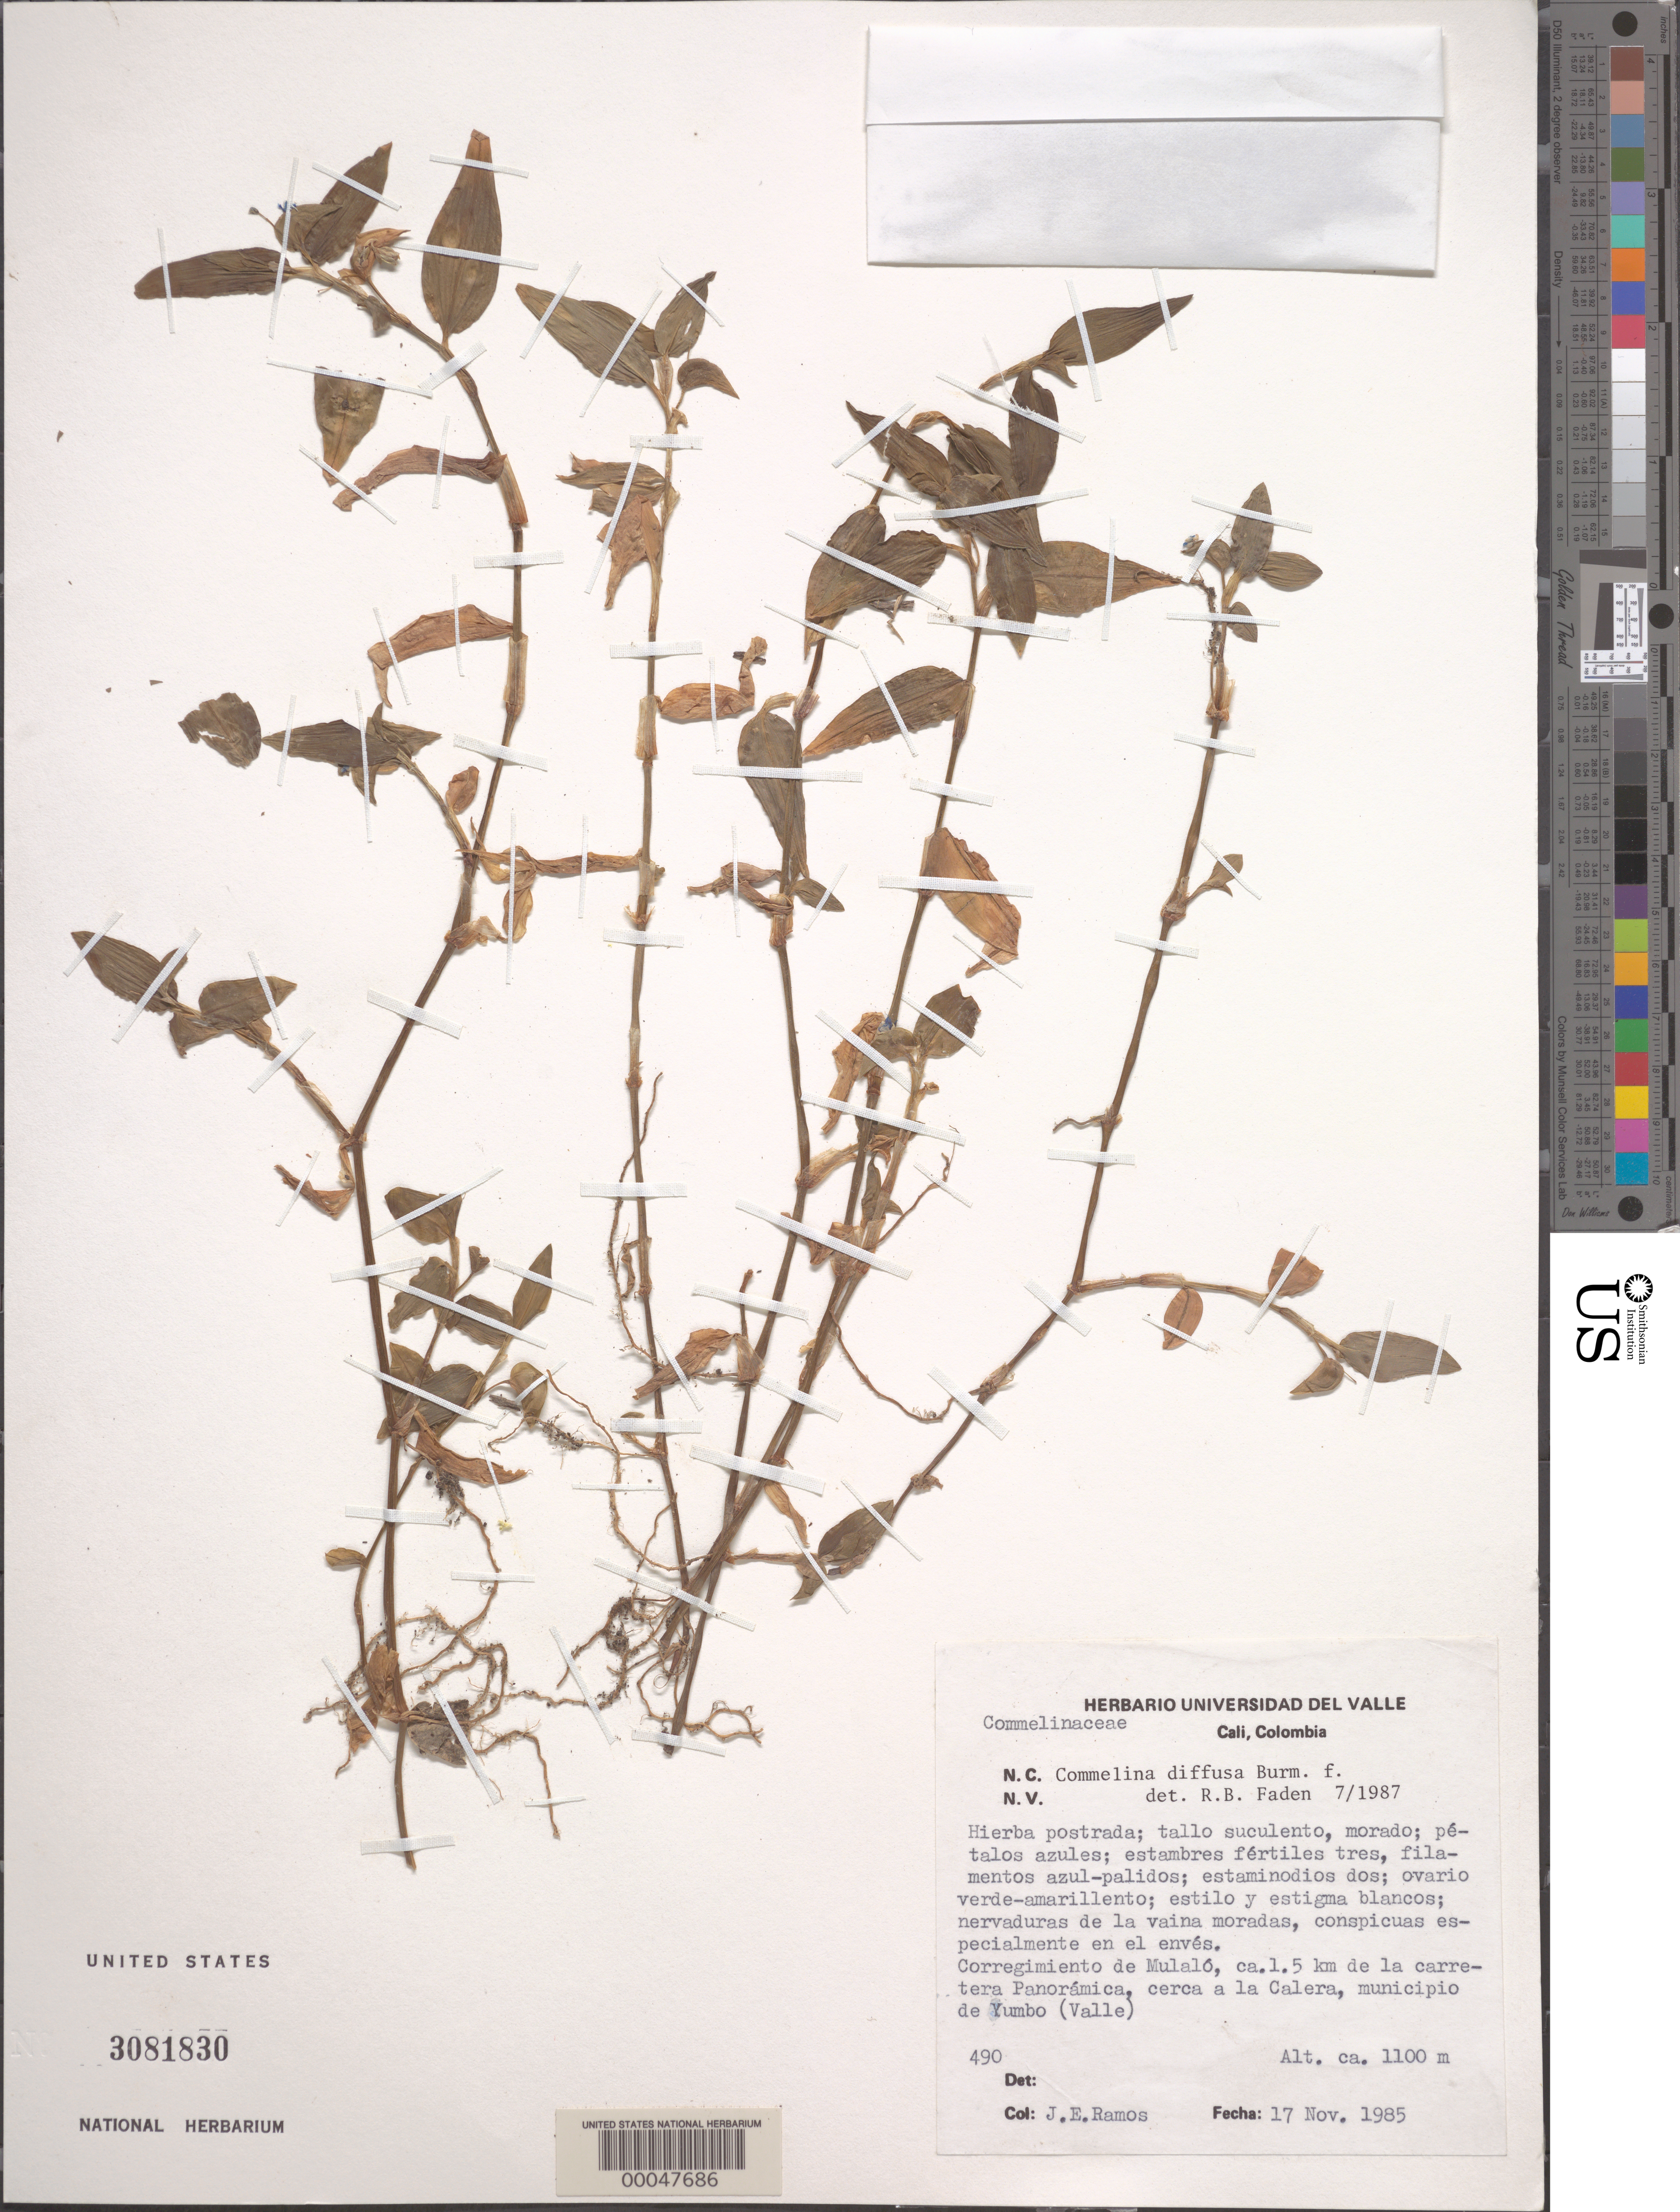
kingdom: Plantae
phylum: Tracheophyta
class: Liliopsida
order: Commelinales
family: Commelinaceae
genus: Commelina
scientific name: Commelina diffusa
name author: Burm. f.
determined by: Faden, Robert B., (US), Smithsonian Institution - National Museum of Natural History (UNITED STATES)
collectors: J. E. Ramos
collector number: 490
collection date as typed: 17 Nov 1985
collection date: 1985-11-17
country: Colombia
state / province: Valle del Cauca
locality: YUmbo Mun. (?), 1.5 km from Pan American Hwy, near la Calera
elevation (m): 1100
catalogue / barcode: US 3081830